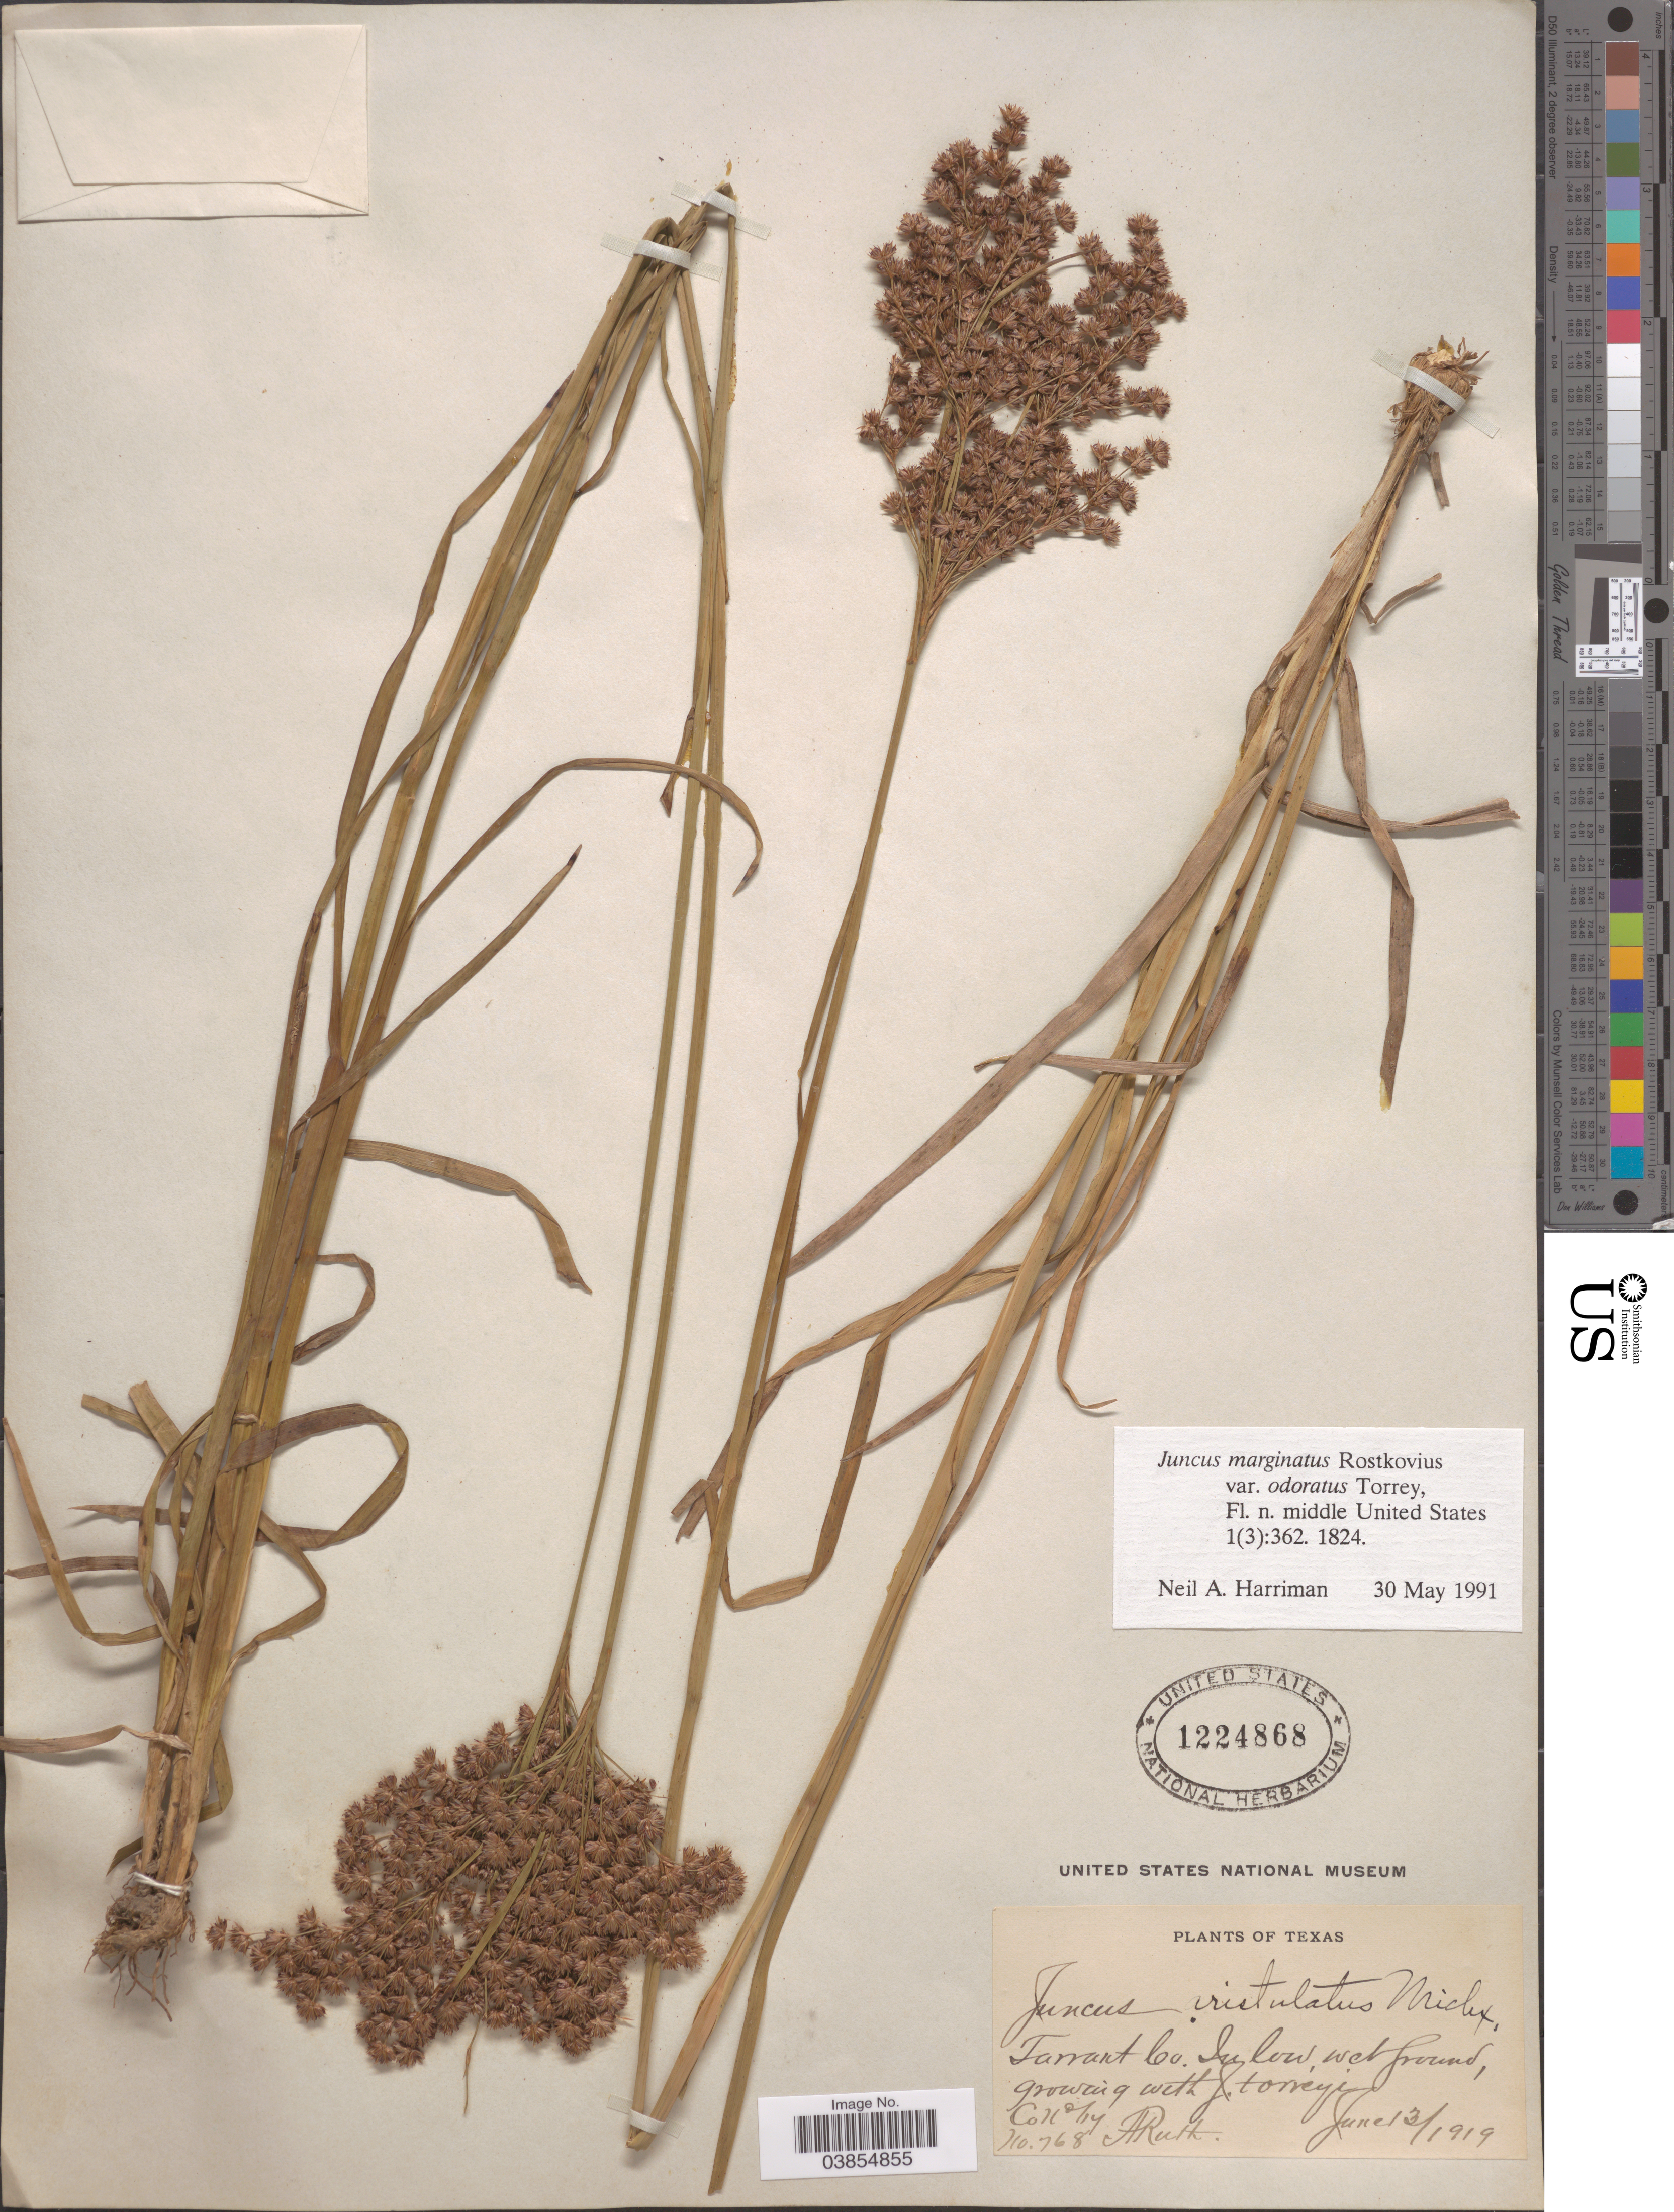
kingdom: Plantae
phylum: Tracheophyta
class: Liliopsida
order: Poales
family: Juncaceae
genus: Juncus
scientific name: Juncus marginatus var. odoratus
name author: Torr.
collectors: A. Ruth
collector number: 768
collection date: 1919-06-13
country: United States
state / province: Texas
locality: Tawant Co.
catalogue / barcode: US 1224868